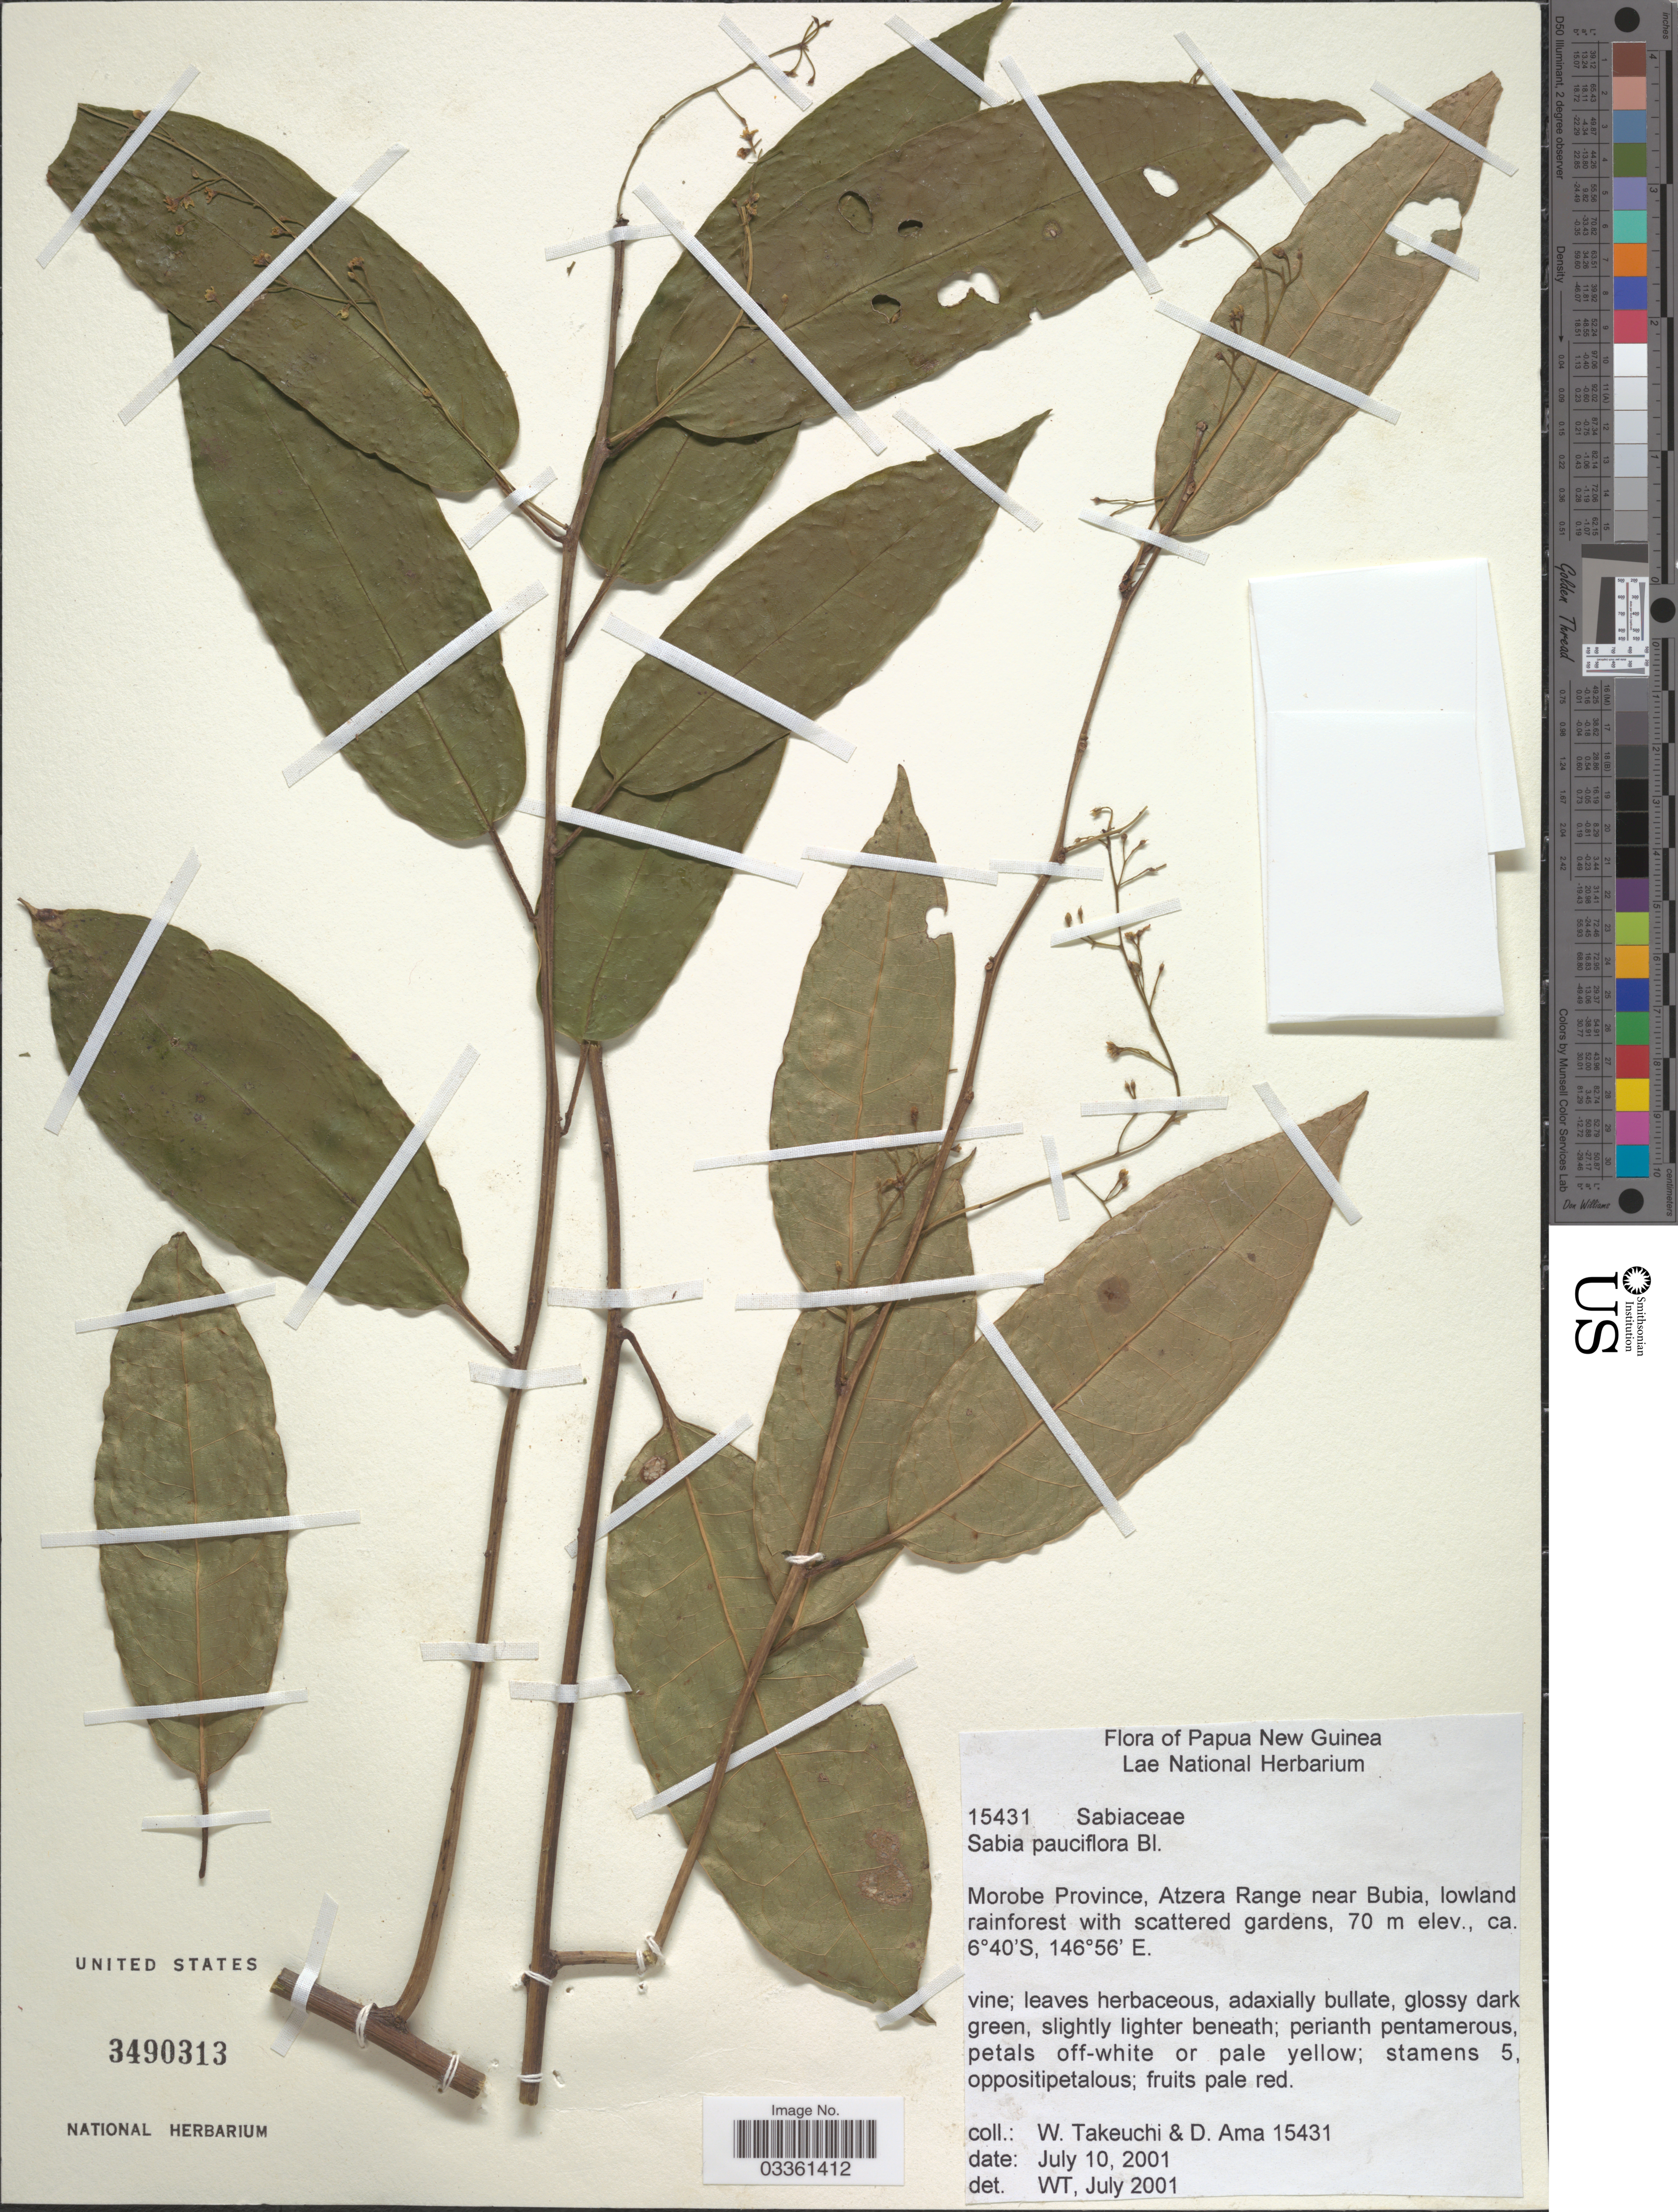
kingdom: Plantae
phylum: Tracheophyta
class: Magnoliopsida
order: Proteales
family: Sabiaceae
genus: Sabia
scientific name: Sabia pauciflora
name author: Blume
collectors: W. Takeuchi & D. Ama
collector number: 15431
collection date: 2001-07-10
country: Papua New Guinea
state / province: Morobe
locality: Atzera Range near Bubia.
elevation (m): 70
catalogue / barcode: US 3490313